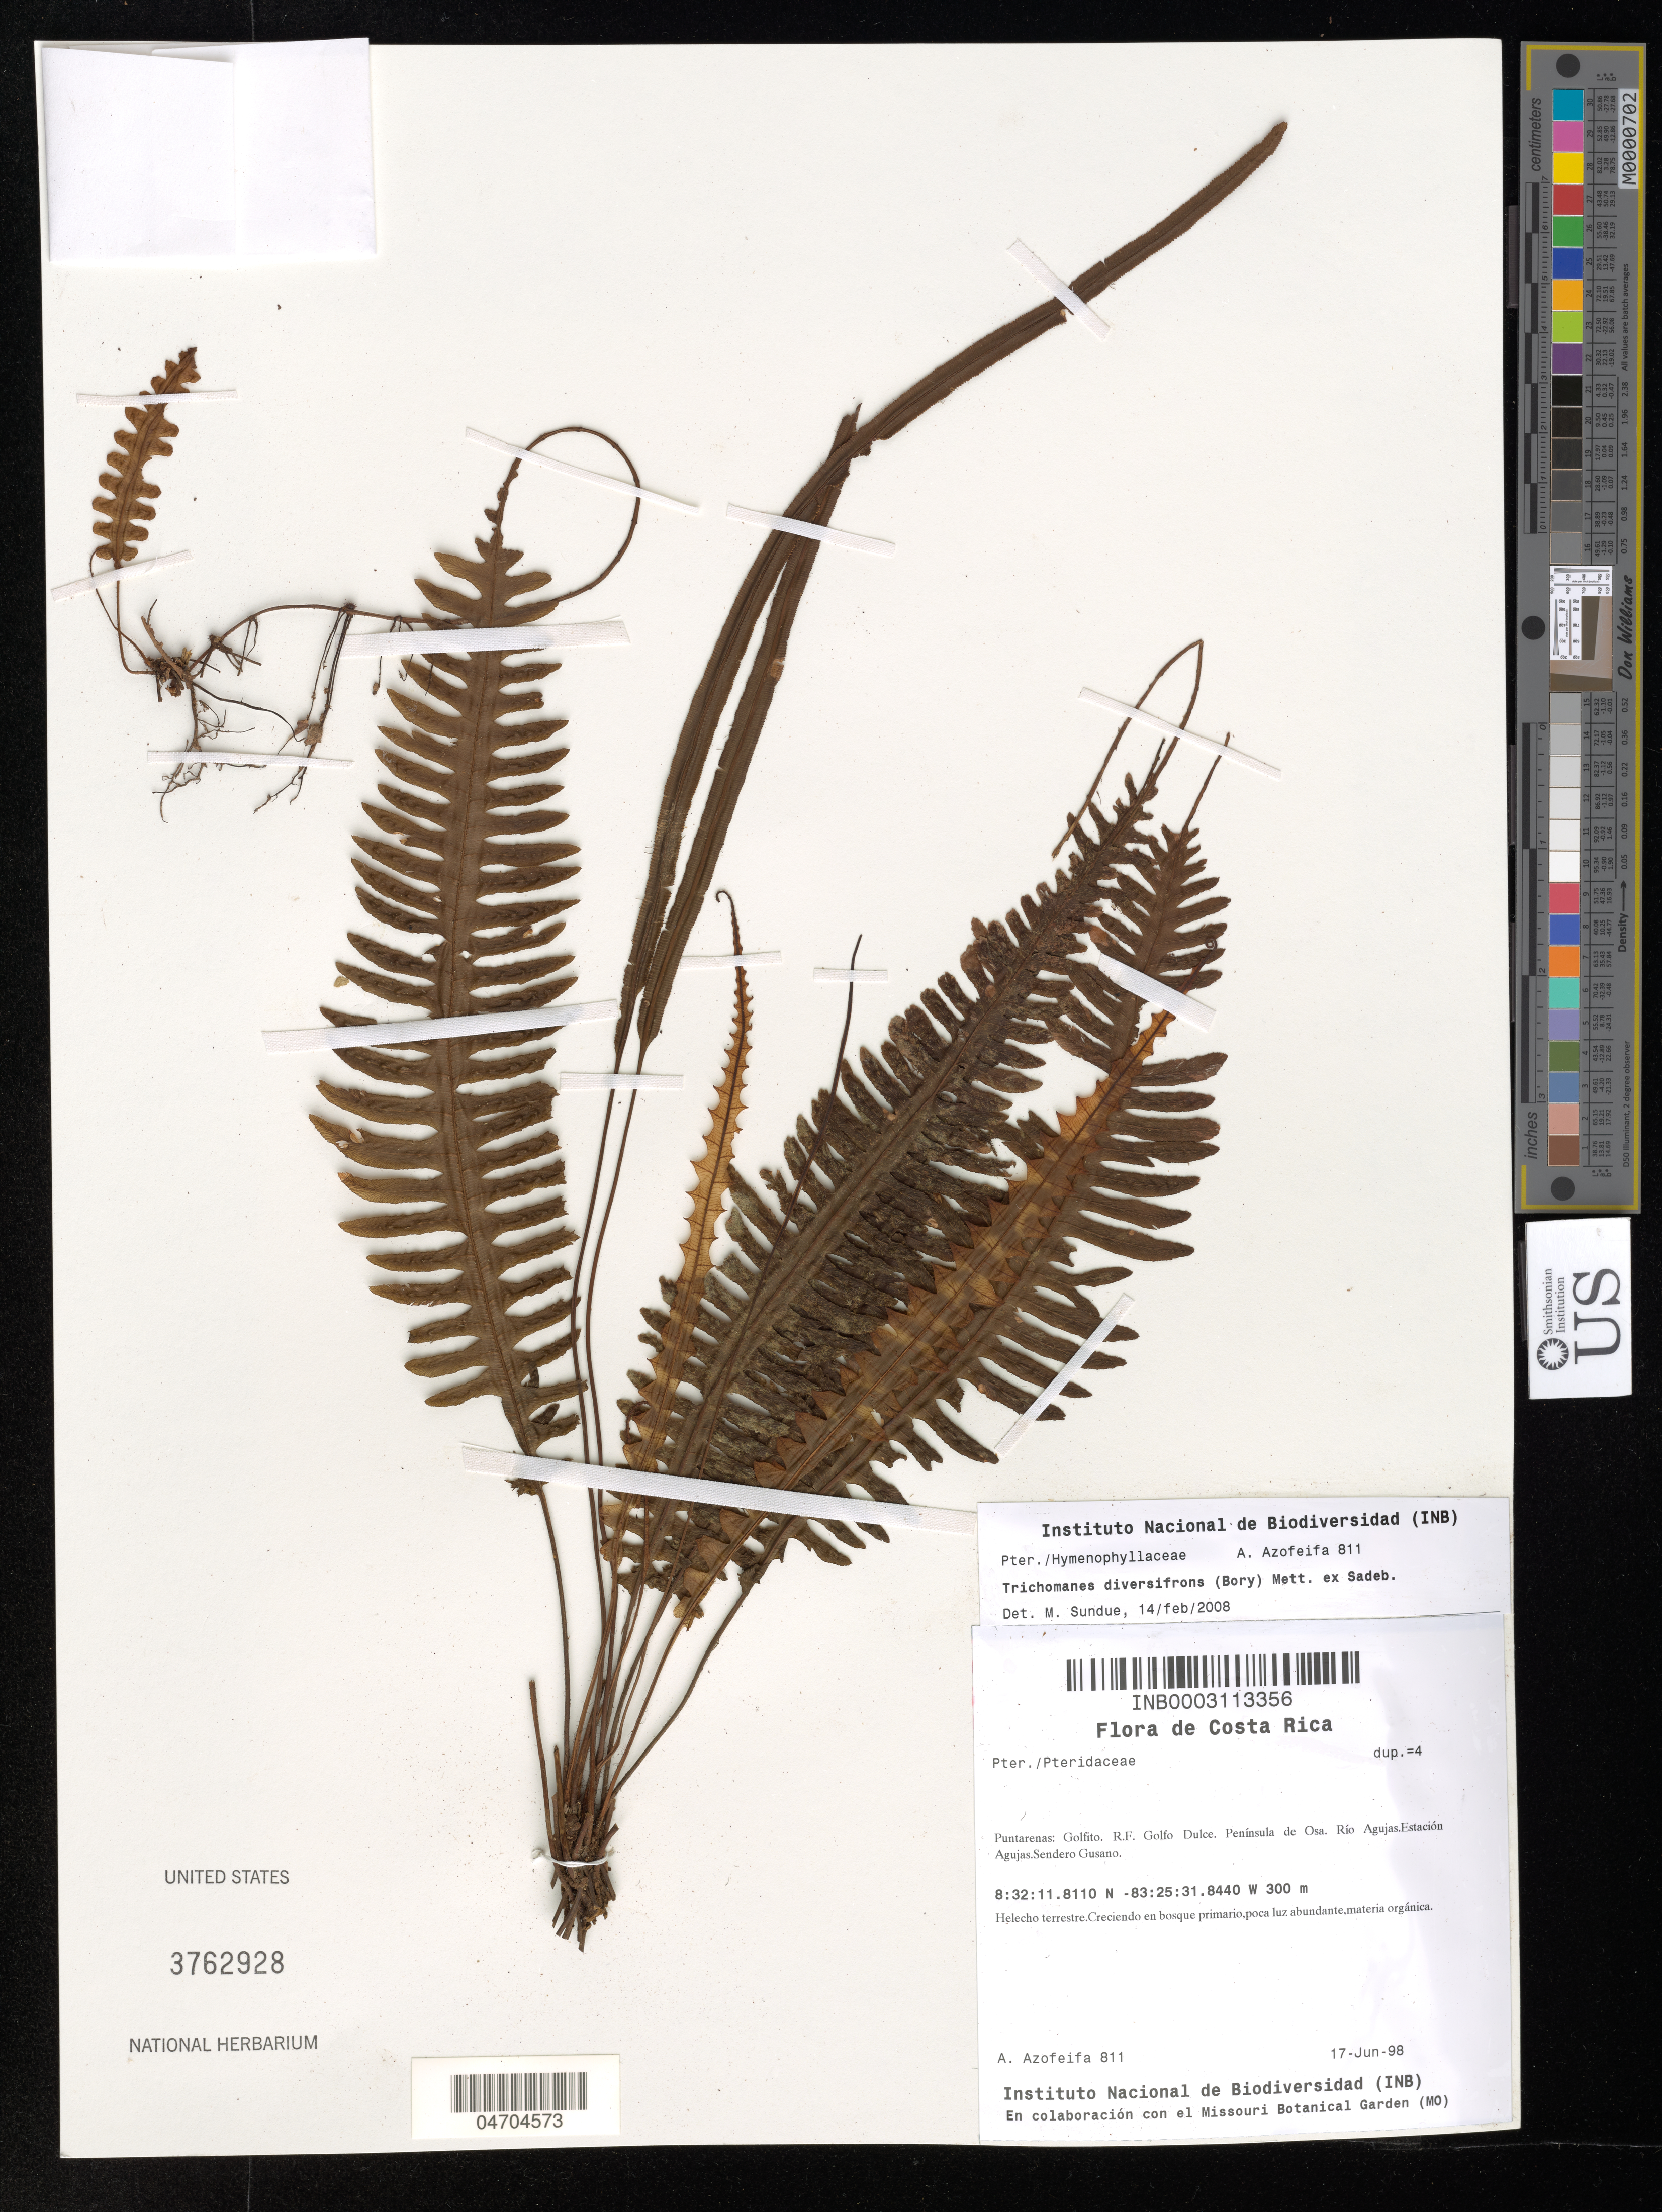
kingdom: Plantae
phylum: Tracheophyta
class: Polypodiopsida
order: Hymenophyllales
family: Hymenophyllaceae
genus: Trichomanes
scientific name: Trichomanes diversifrons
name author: (Bory) Mett. ex Sadeb.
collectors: A. Azofeifa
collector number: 811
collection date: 1998-06-17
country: Costa Rica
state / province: Puntarenas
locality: Golfito. R. F. Golfo Dulce. Península de Osa. Río Agujas. Estación Agujas. Sendero Gusano.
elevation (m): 300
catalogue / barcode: US 3762928